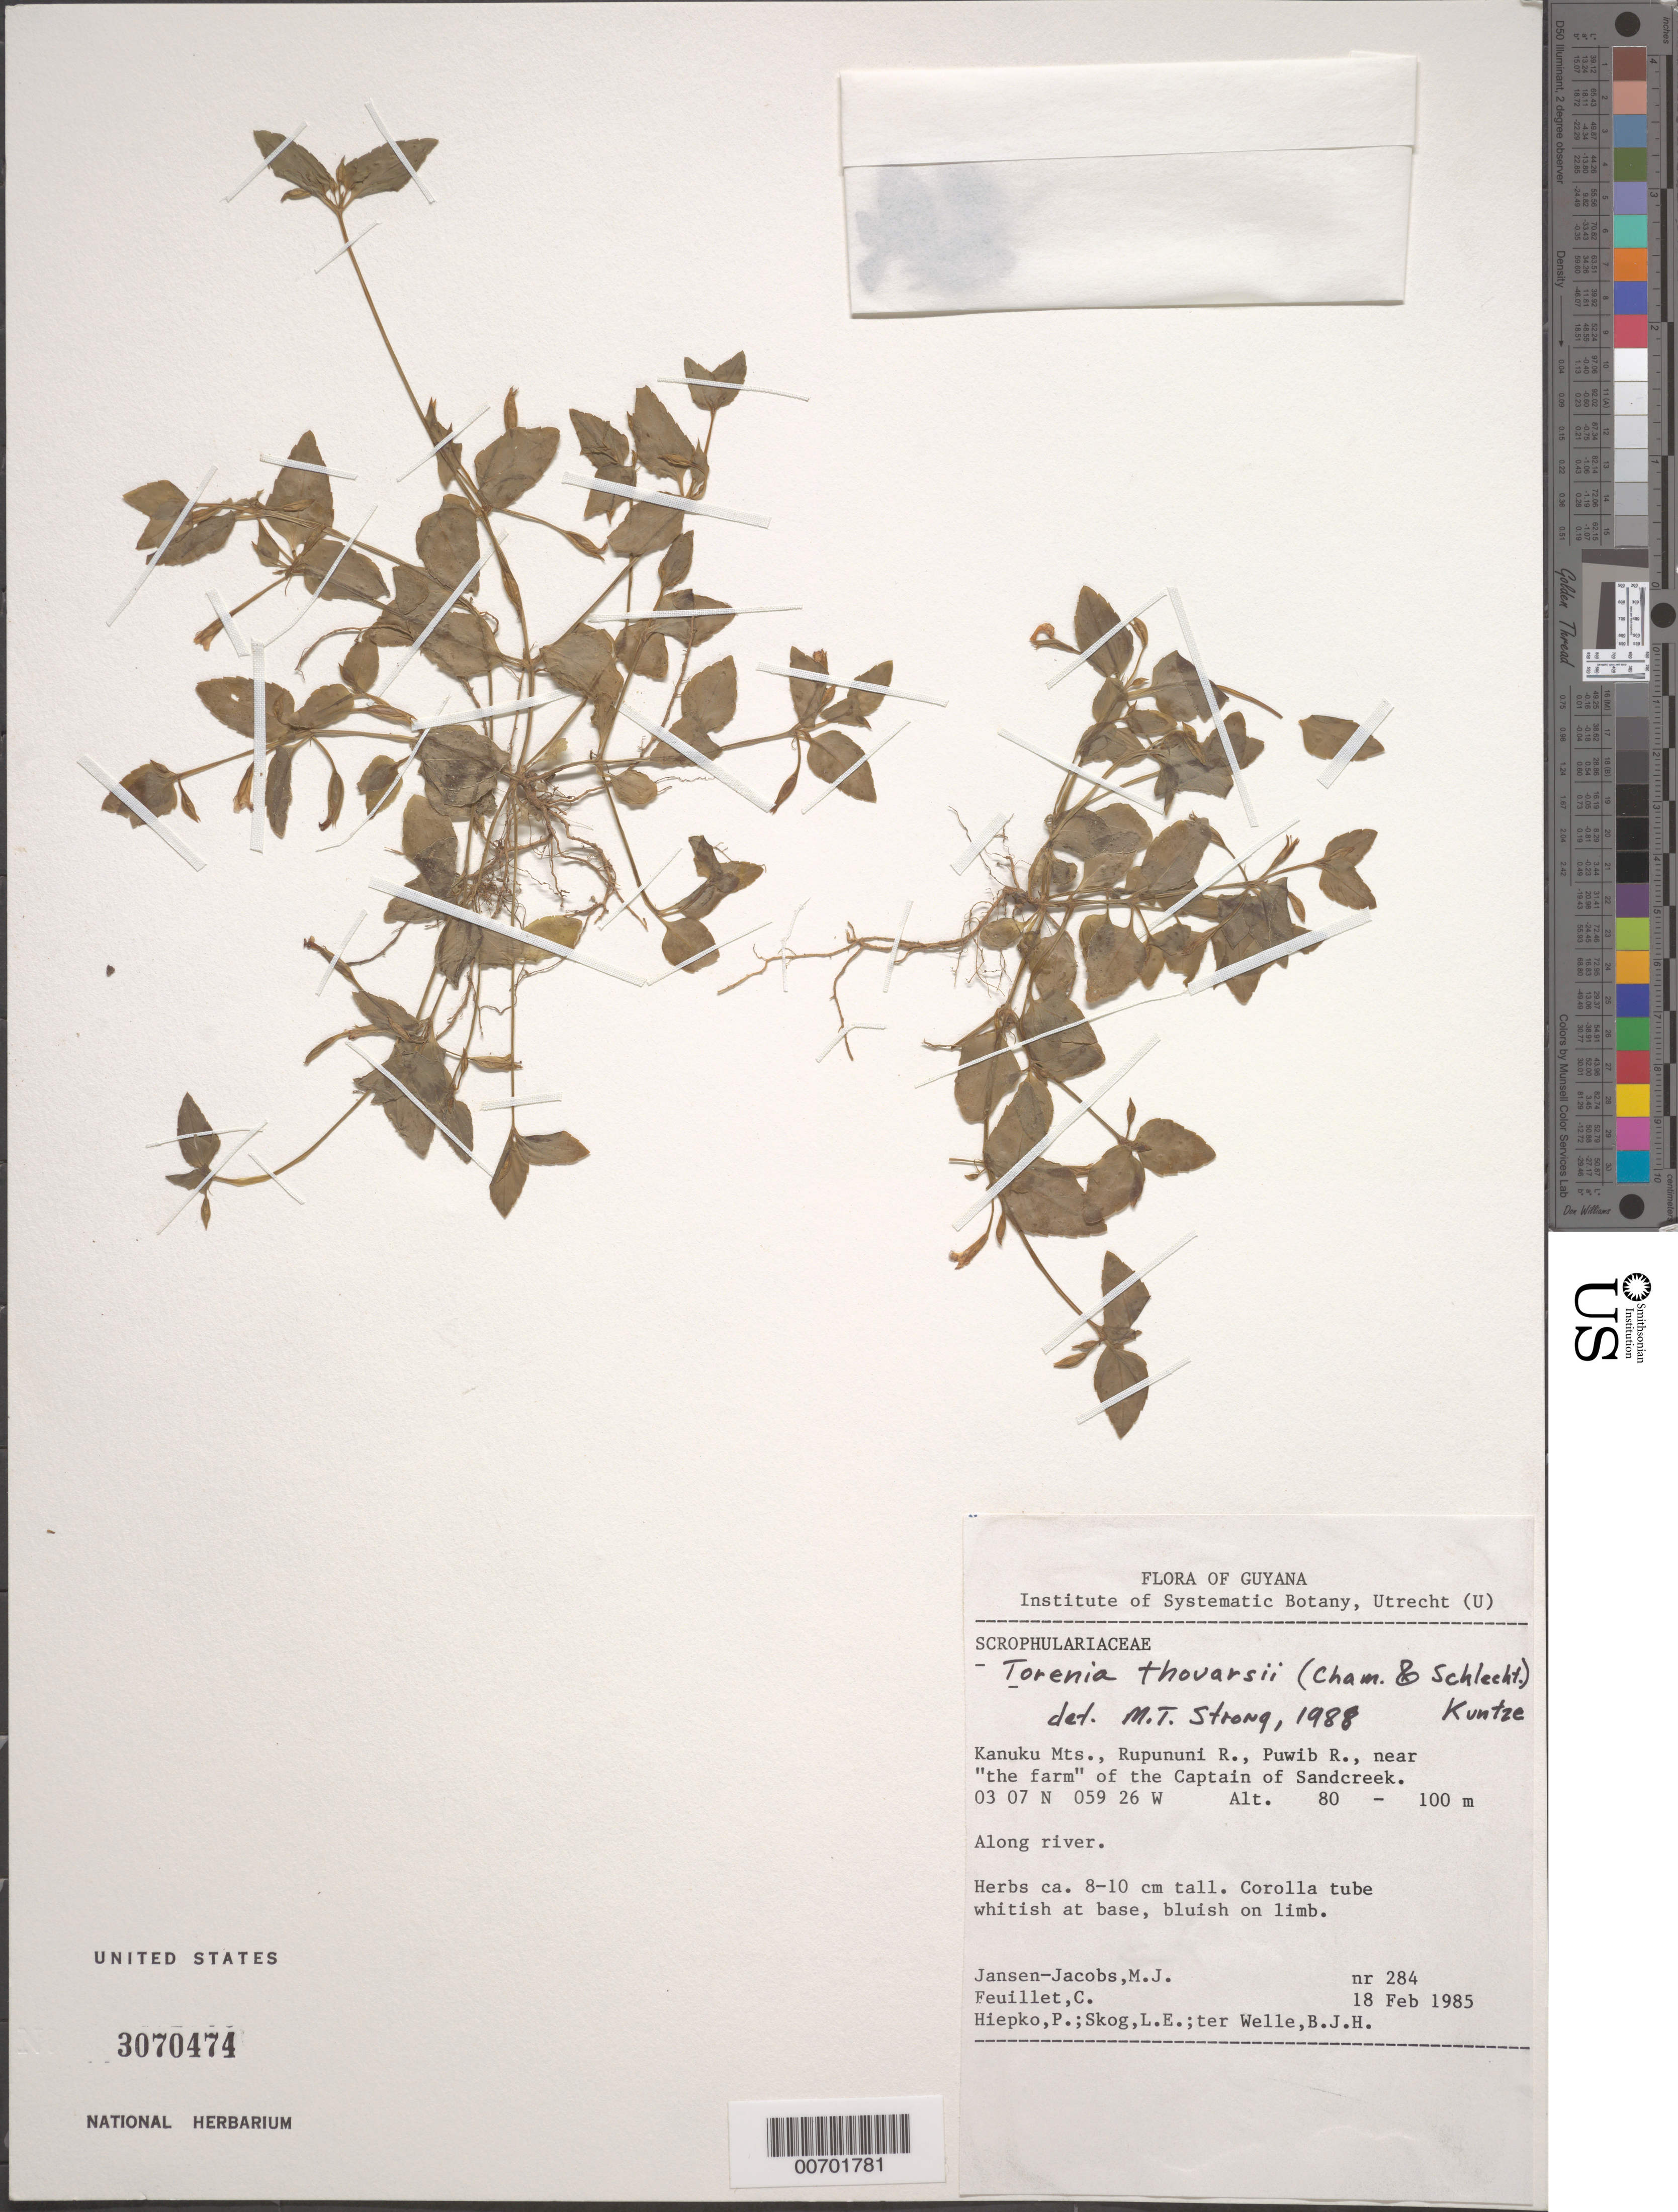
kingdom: Plantae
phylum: Tracheophyta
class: Magnoliopsida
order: Lamiales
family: Linderniaceae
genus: Torenia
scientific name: Torenia thouarsii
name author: (Cham. & Schltdl.) Kuntze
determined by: Strong, M. T., (US), Smithsonian Institution - National Museum of Natural History (UNITED STATES)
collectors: M. J. Jansen-Jacobs, C. Feuillet, P. H. Hiepko, L. E. Skog & B. Welle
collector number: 284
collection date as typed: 18-Feb-85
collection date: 1985-02-18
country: Guyana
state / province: U. Takutu-U. Essequibo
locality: Kanuku Mts., Rupununi R., Puwib R. near "the farm" of the Captain of Sandcreek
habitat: Along river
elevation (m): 80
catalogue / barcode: US 3070474